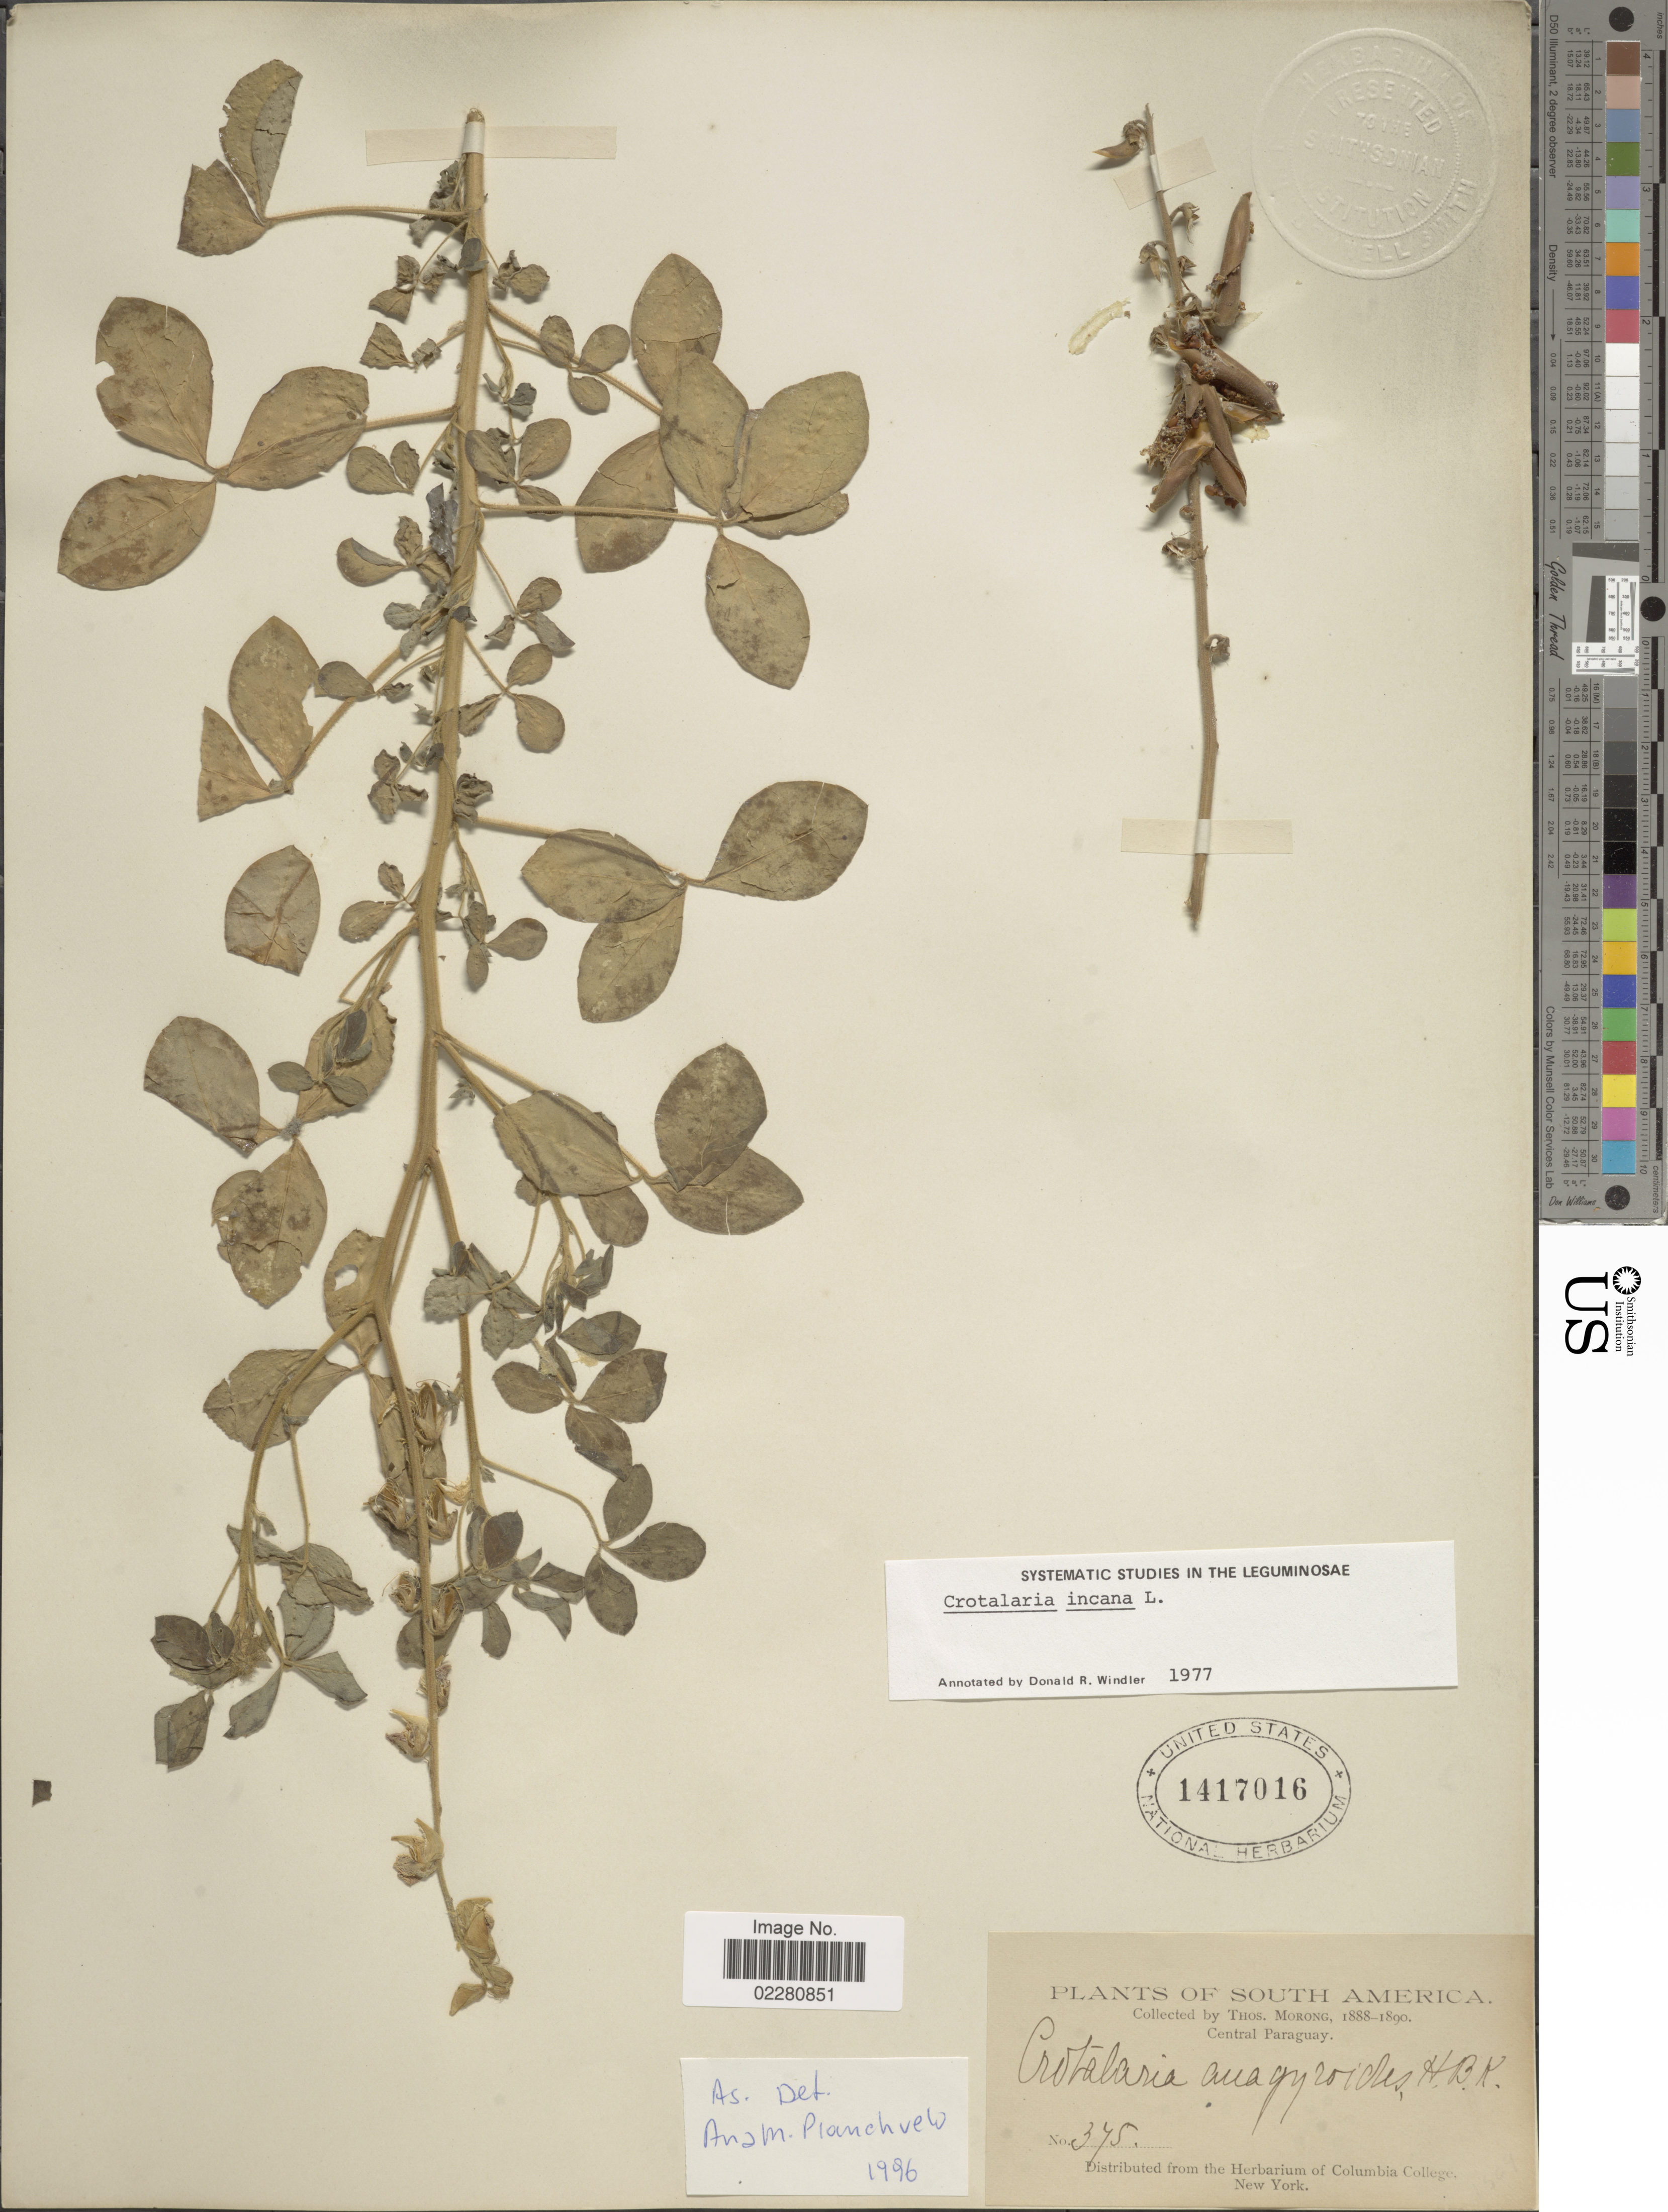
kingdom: Plantae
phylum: Tracheophyta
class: Magnoliopsida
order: Fabales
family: Fabaceae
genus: Crotalaria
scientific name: Crotalaria incana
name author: L.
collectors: ex herb. T. Morong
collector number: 375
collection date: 1888/1890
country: Paraguay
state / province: Central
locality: Central Paraguay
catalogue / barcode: US 1417016